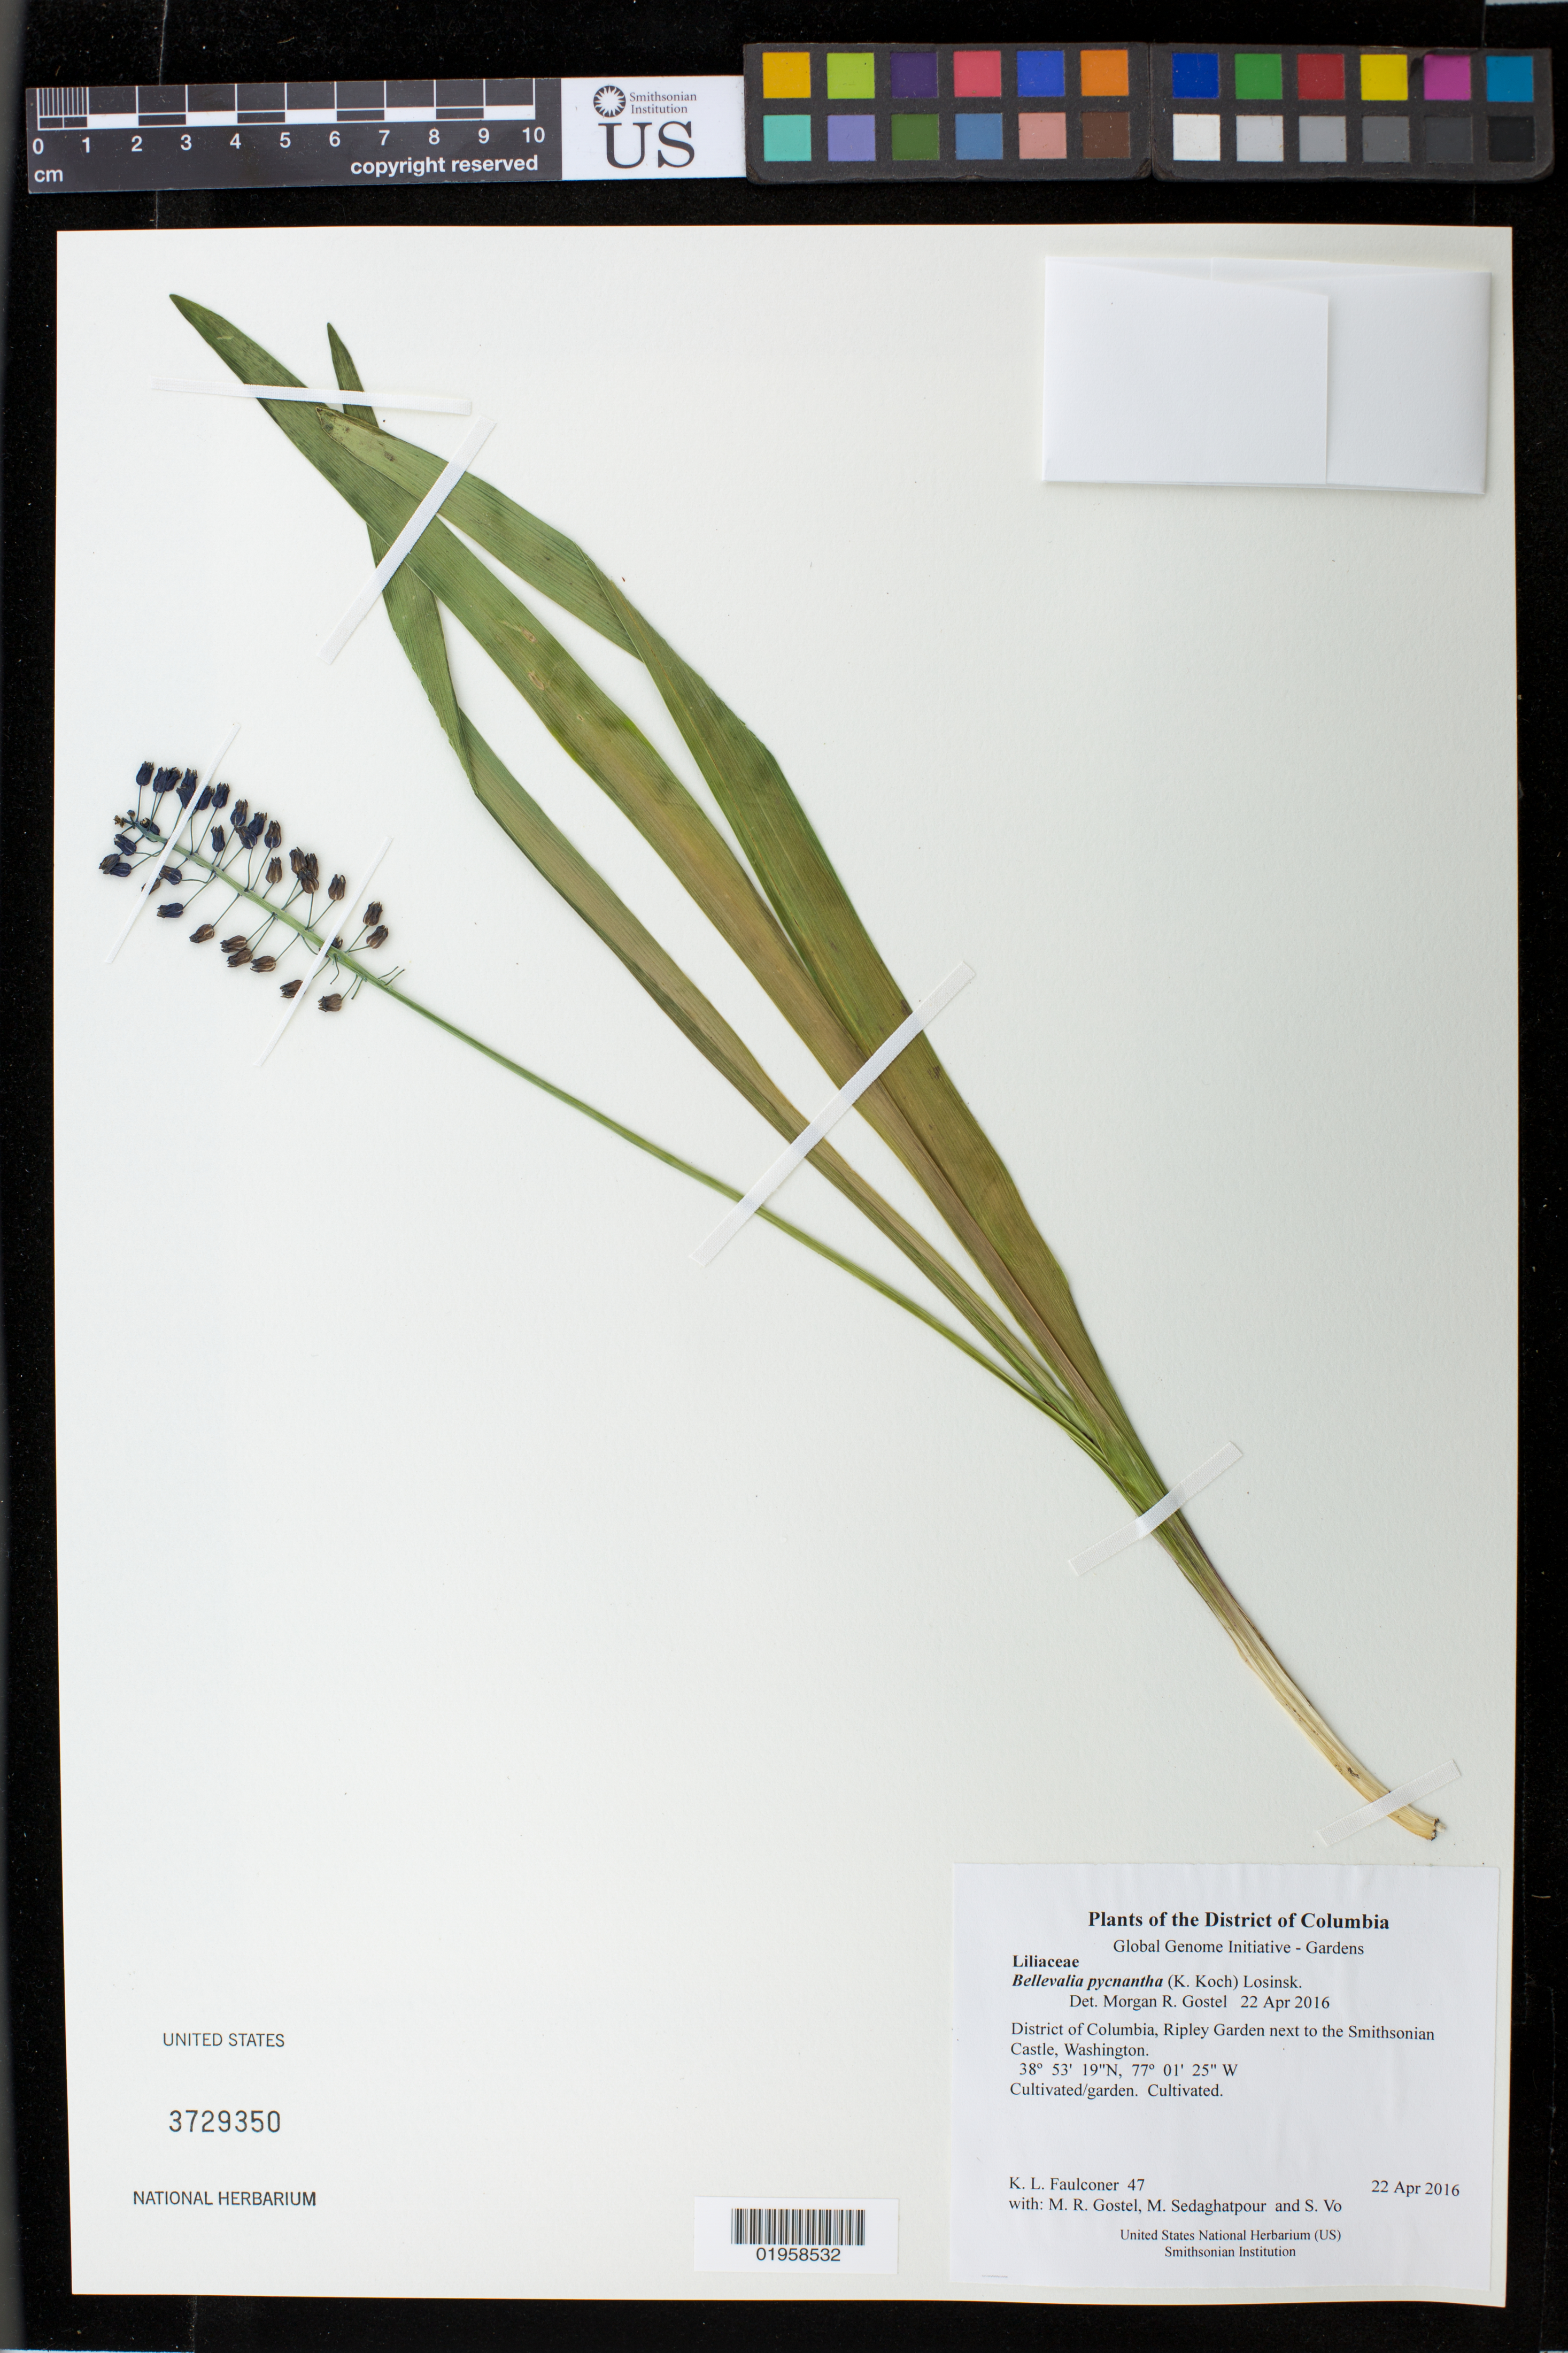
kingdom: Plantae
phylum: Tracheophyta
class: Liliopsida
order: Asparagales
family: Asparagaceae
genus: Bellevalia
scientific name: Bellevalia pycnantha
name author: (K. Koch) Losinsk.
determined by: Gostel, Morgan R., (BRIT), Botanical Research Institute of Texas (UNITED STATES)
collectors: K. L. Faulconer, M. R. Gostel, M. Sedaghatpour & S. Vo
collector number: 47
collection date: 2016-04-22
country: United States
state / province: District of Columbia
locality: Ripley Garden next to the Smithsonian Castle, Washington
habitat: Cultivated/garden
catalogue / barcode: US 3729350